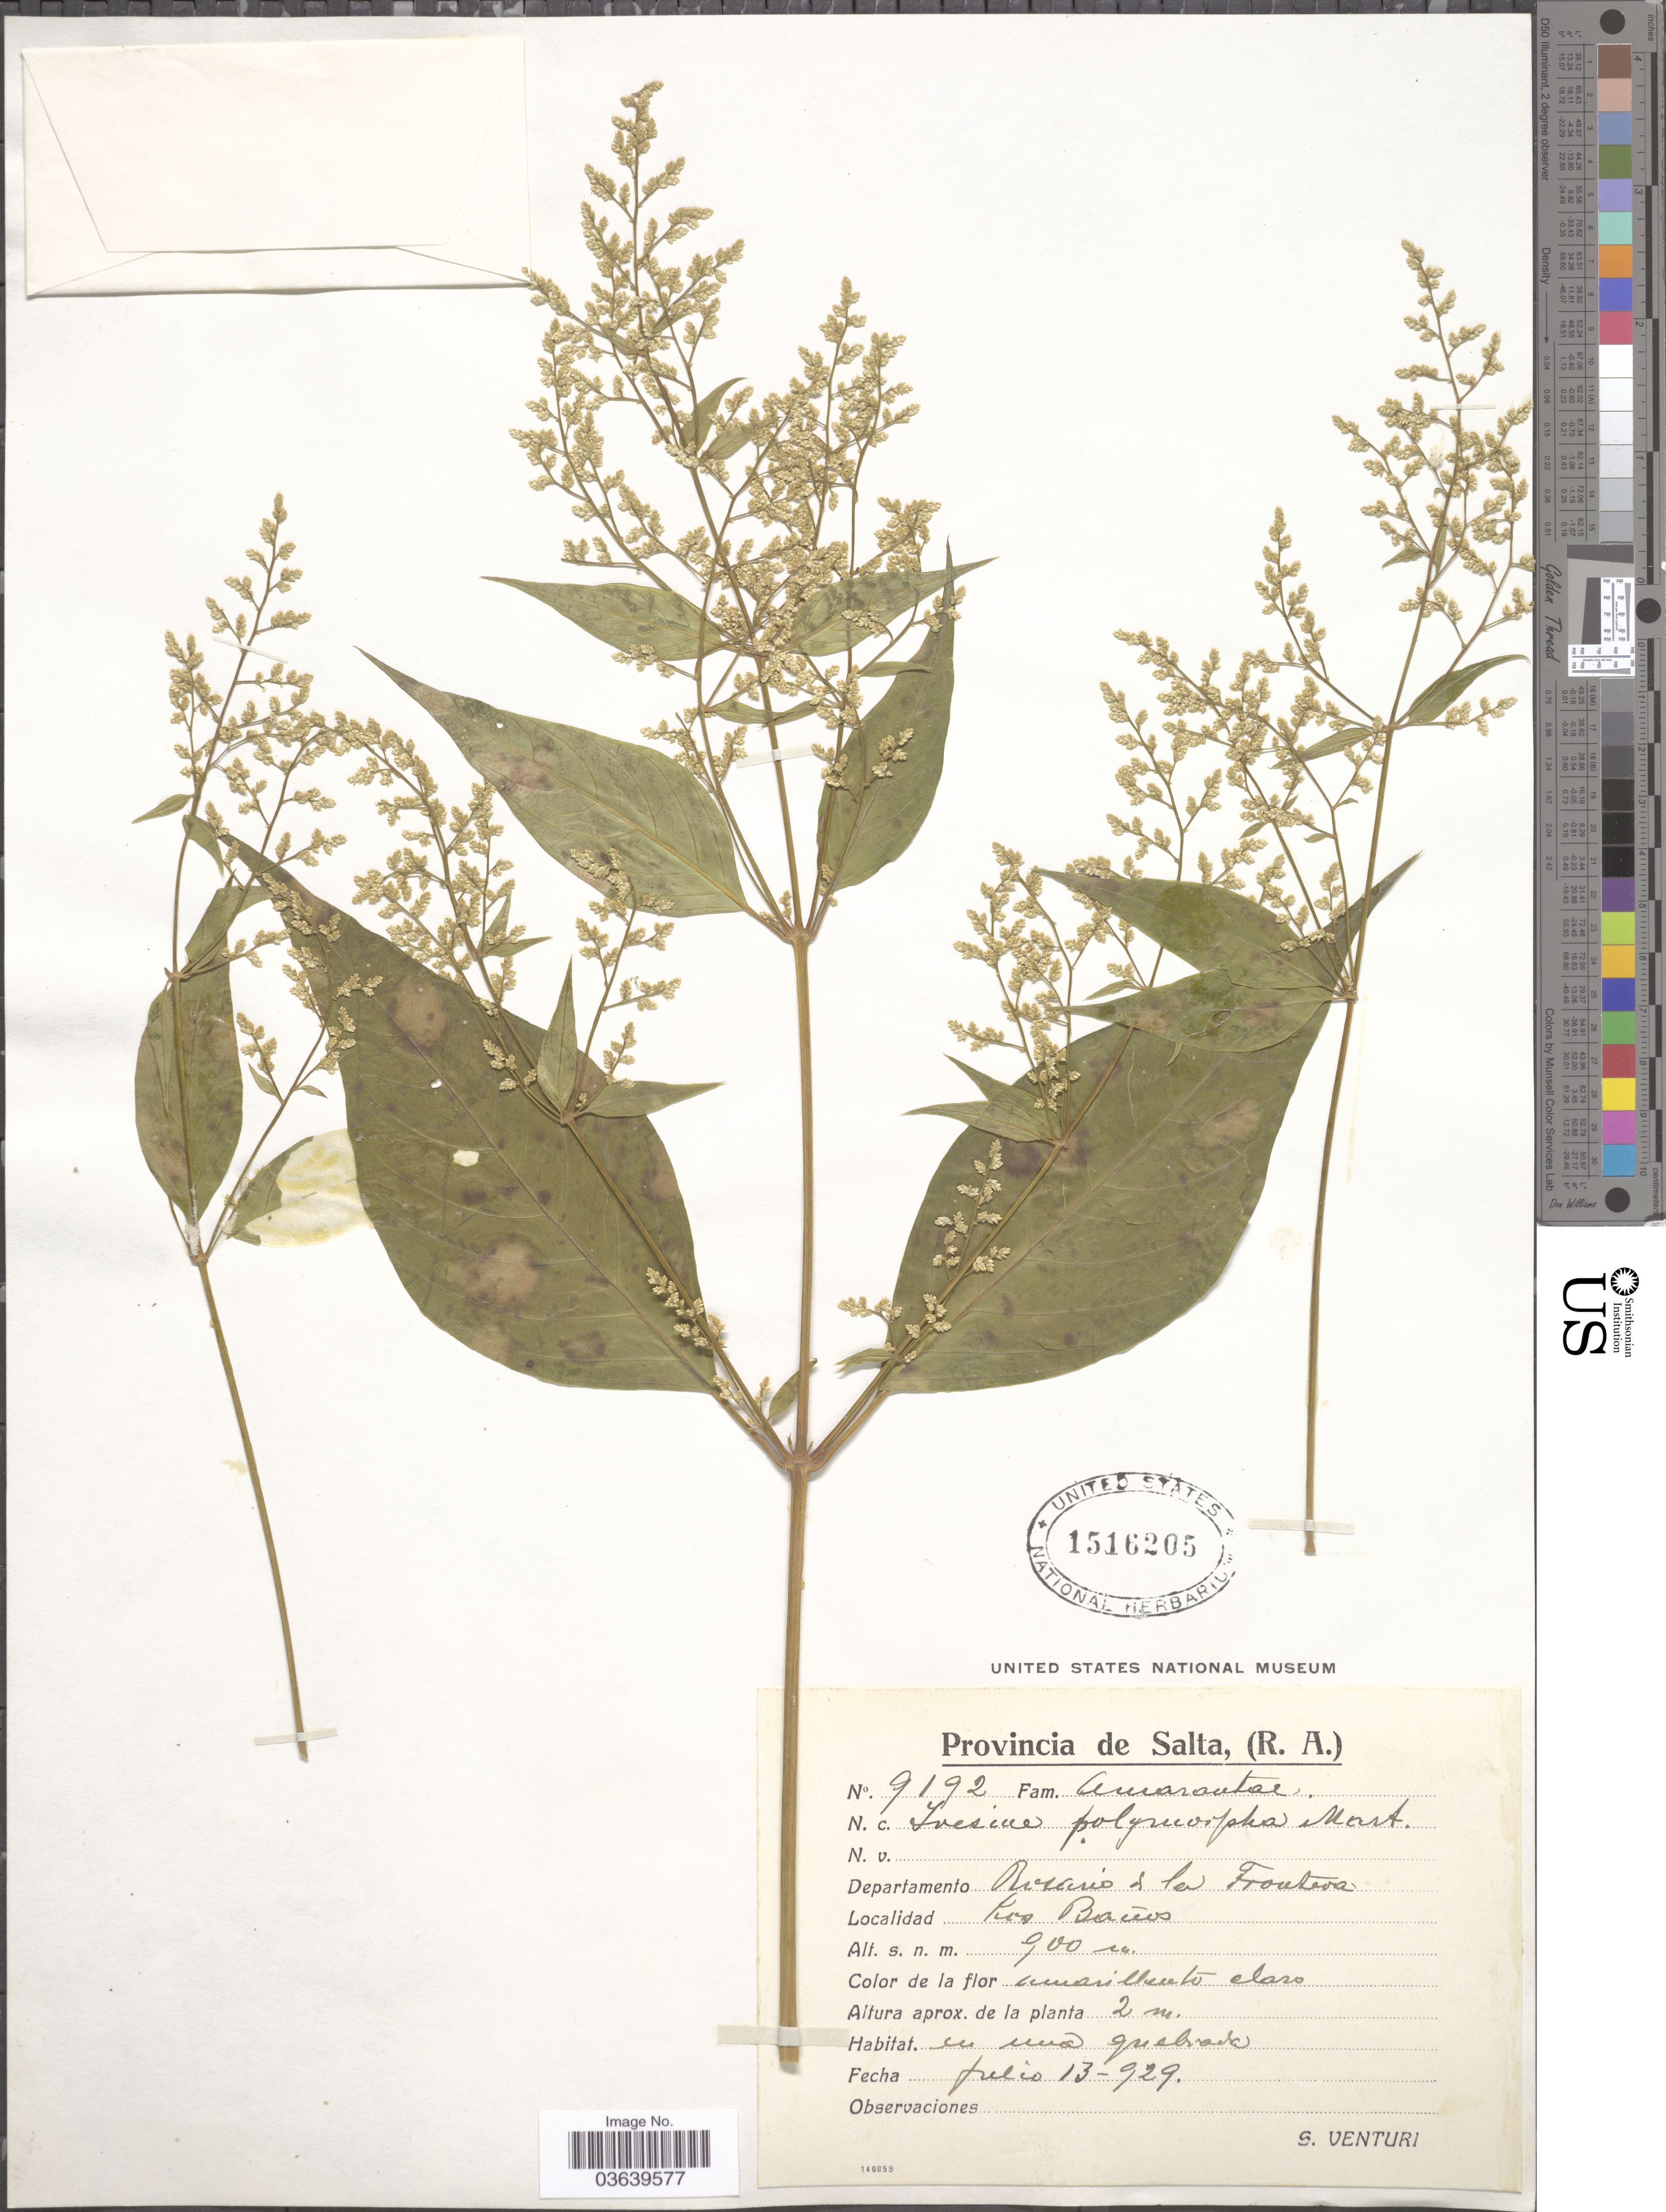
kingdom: Plantae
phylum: Tracheophyta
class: Magnoliopsida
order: Caryophyllales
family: Amaranthaceae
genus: Iresine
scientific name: Iresine polymorpha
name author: Mart.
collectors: S. Venturi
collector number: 9192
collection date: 1929-07-13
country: Argentina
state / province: Salta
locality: Departamento Rosario de la Frontera. Los Baños.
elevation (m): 900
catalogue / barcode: US 1516205